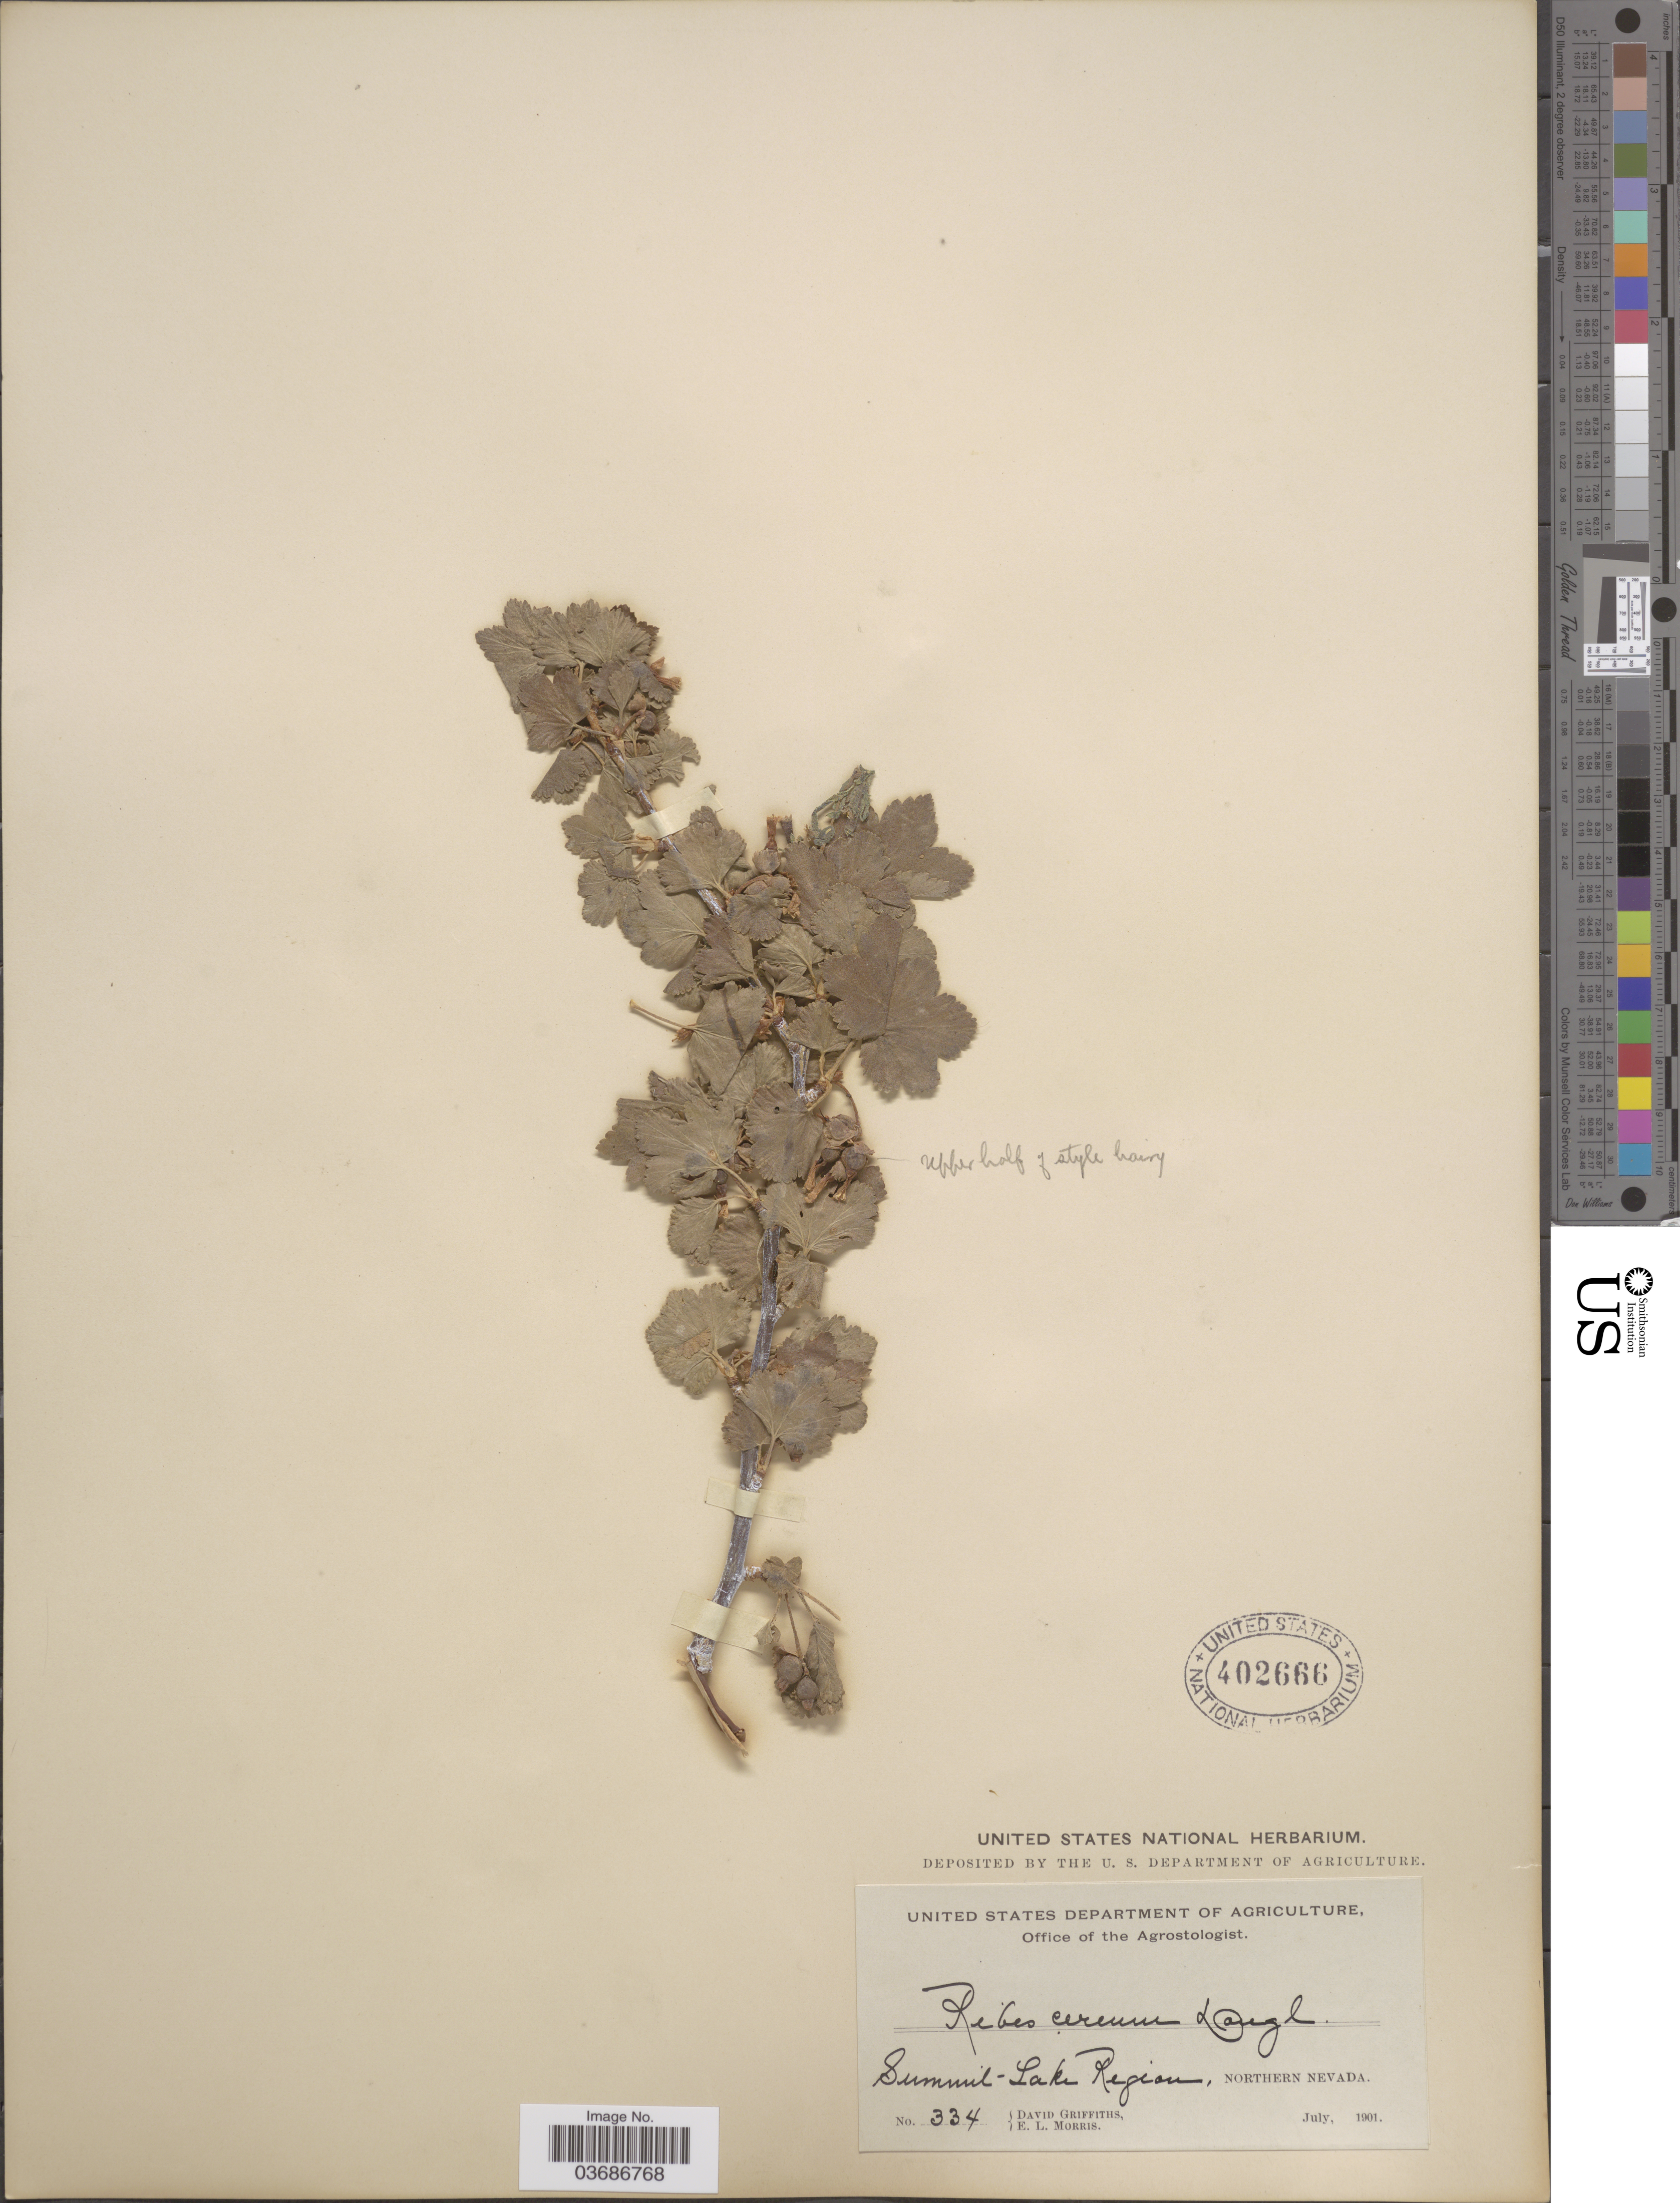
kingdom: Plantae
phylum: Tracheophyta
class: Magnoliopsida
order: Saxifragales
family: Grossulariaceae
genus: Ribes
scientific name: Ribes cereum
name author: Douglas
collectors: D. Griffiths & E. Morris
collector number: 334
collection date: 1901-07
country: United States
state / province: Nevada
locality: Summit - Lake Region, Northern Nevada.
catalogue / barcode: US 402666